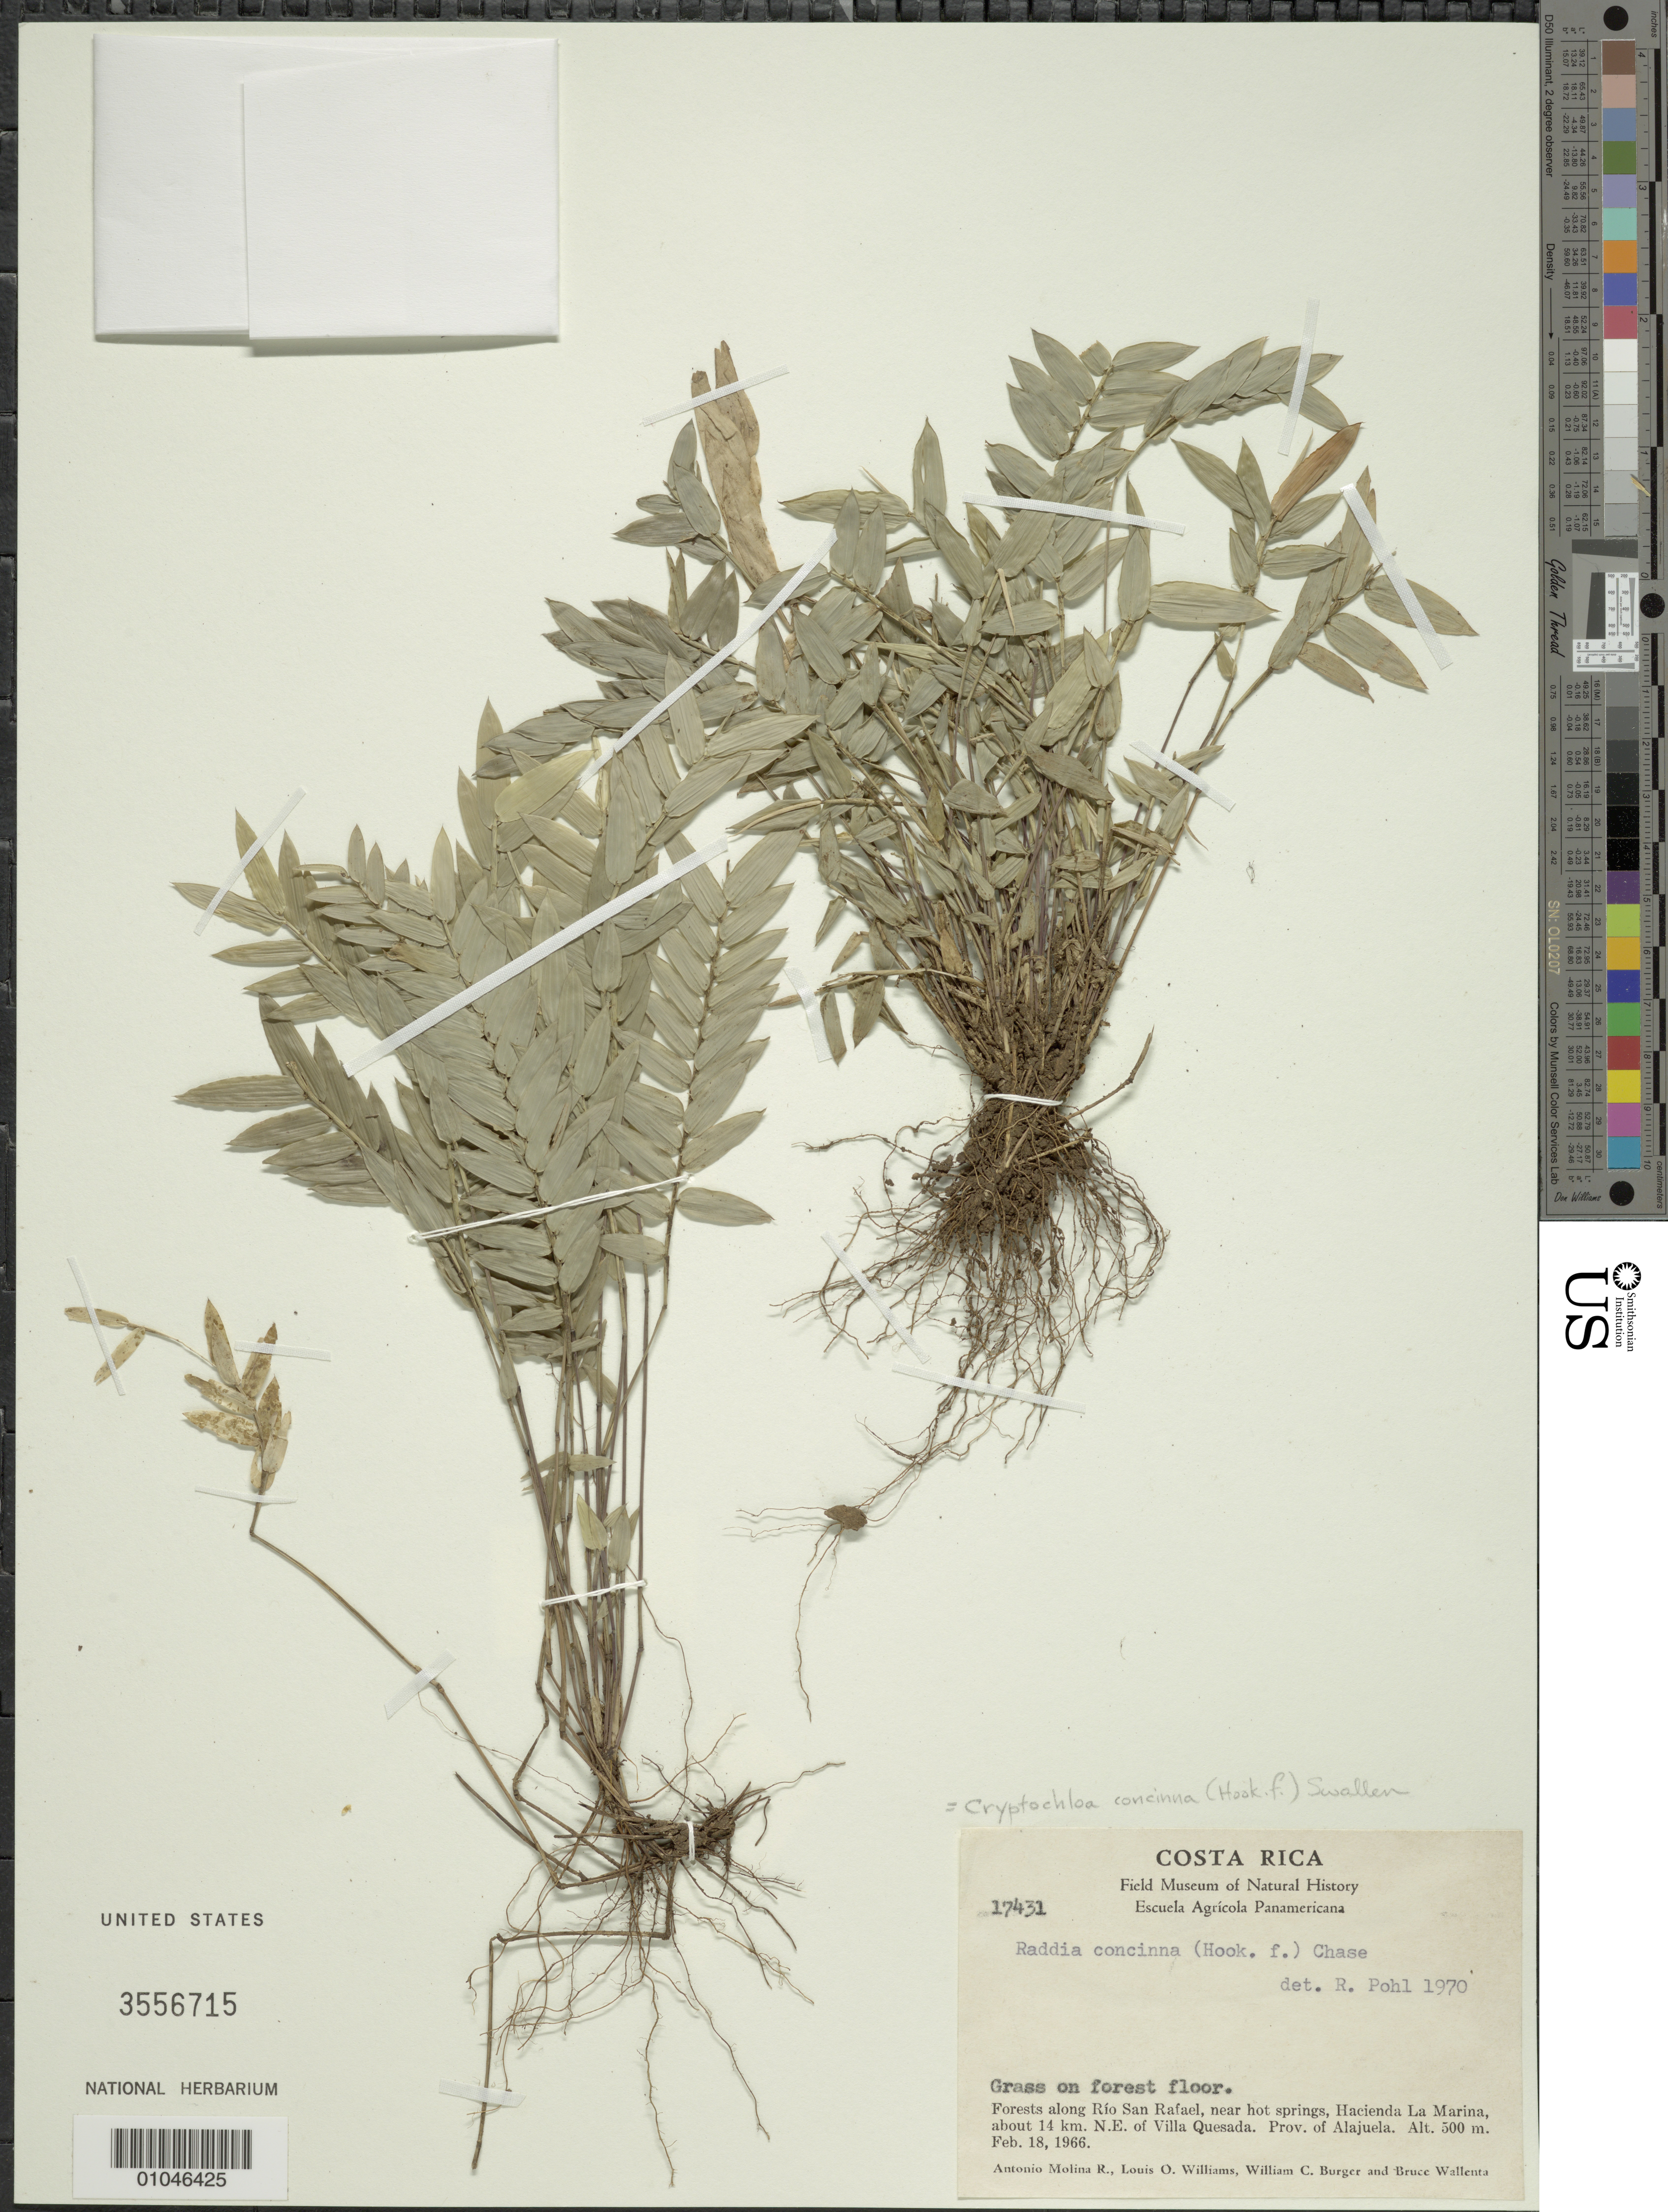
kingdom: Plantae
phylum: Tracheophyta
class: Liliopsida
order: Poales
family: Poaceae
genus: Cryptochloa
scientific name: Cryptochloa concinna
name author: (Hook. f.) Swallen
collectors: A. Molina R., L. O. Williams, W. Burger & B. Wallenta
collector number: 17431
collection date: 1966-02-18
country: Costa Rica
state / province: Alajuela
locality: Forests along Rio San Rafael, near hot springs, Hacienda La Marina, about 14 km NE of Villa Quesada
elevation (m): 500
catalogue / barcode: US 3556715